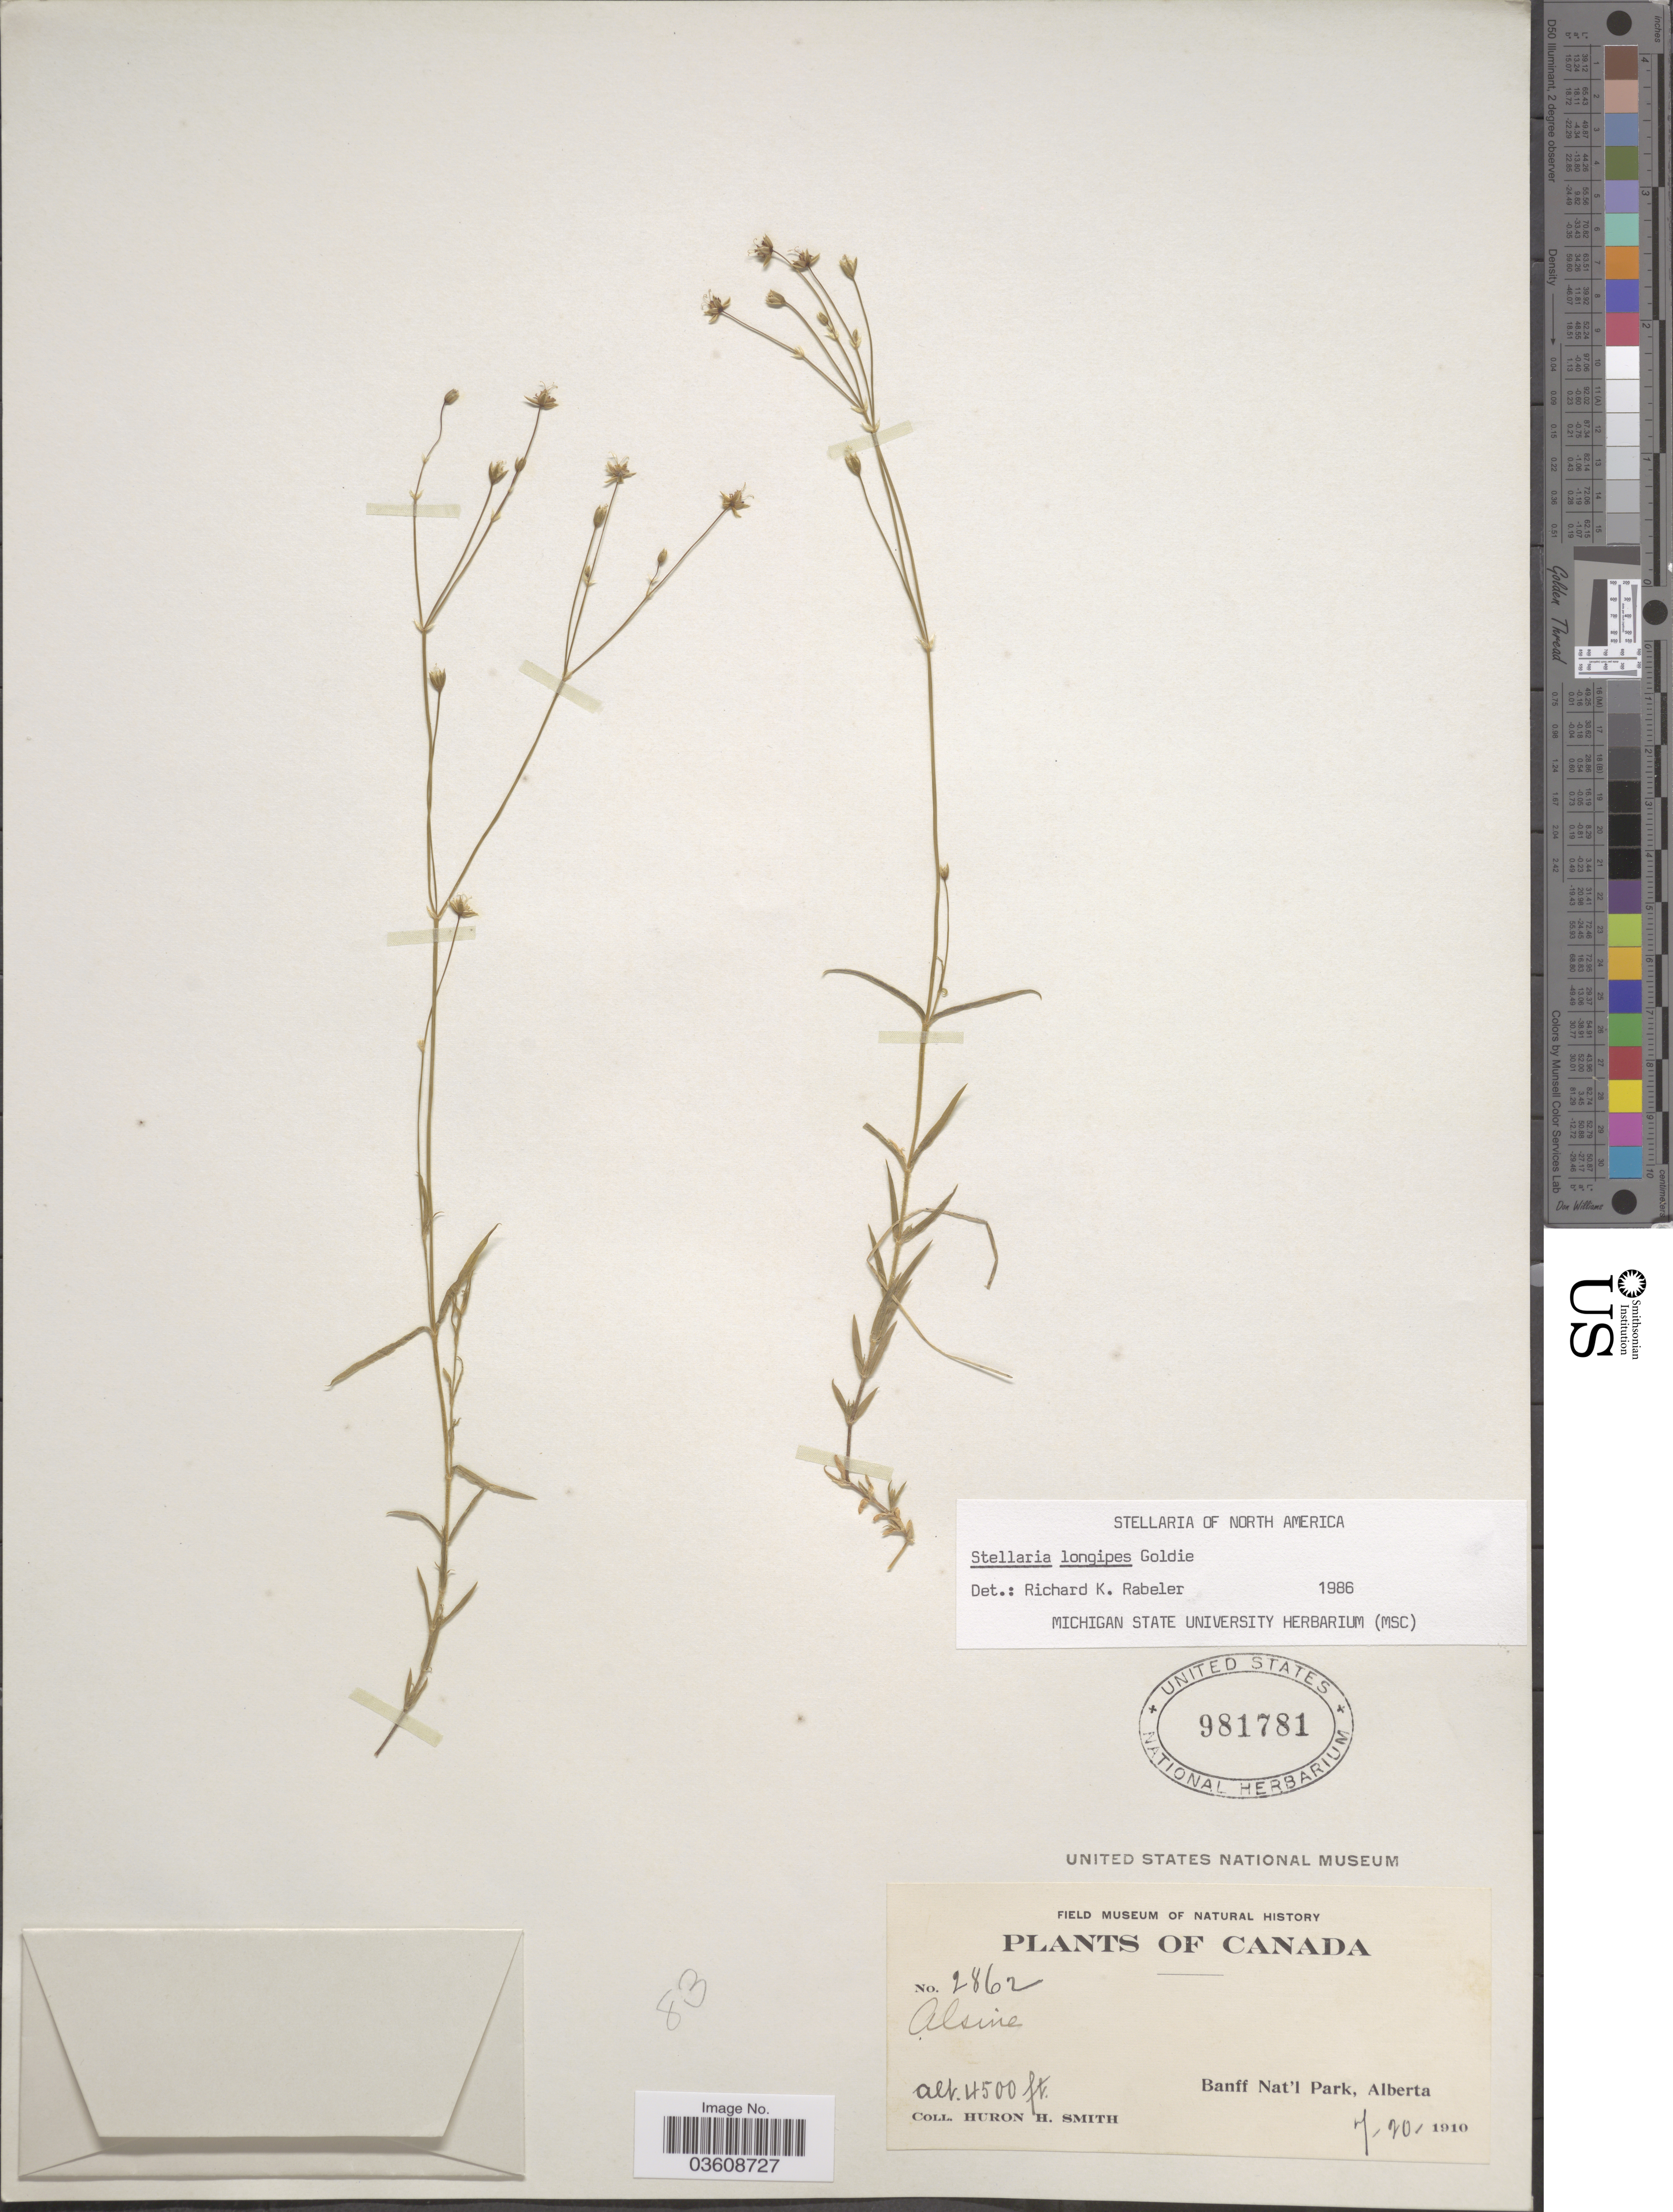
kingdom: Plantae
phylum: Tracheophyta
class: Magnoliopsida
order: Caryophyllales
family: Caryophyllaceae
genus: Stellaria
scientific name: Stellaria longipes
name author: Goldie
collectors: Huron H. Smith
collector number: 2862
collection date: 1910-07-20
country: Canada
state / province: Alberta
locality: Banff Nat'l Park.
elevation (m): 1372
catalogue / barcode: US 981781